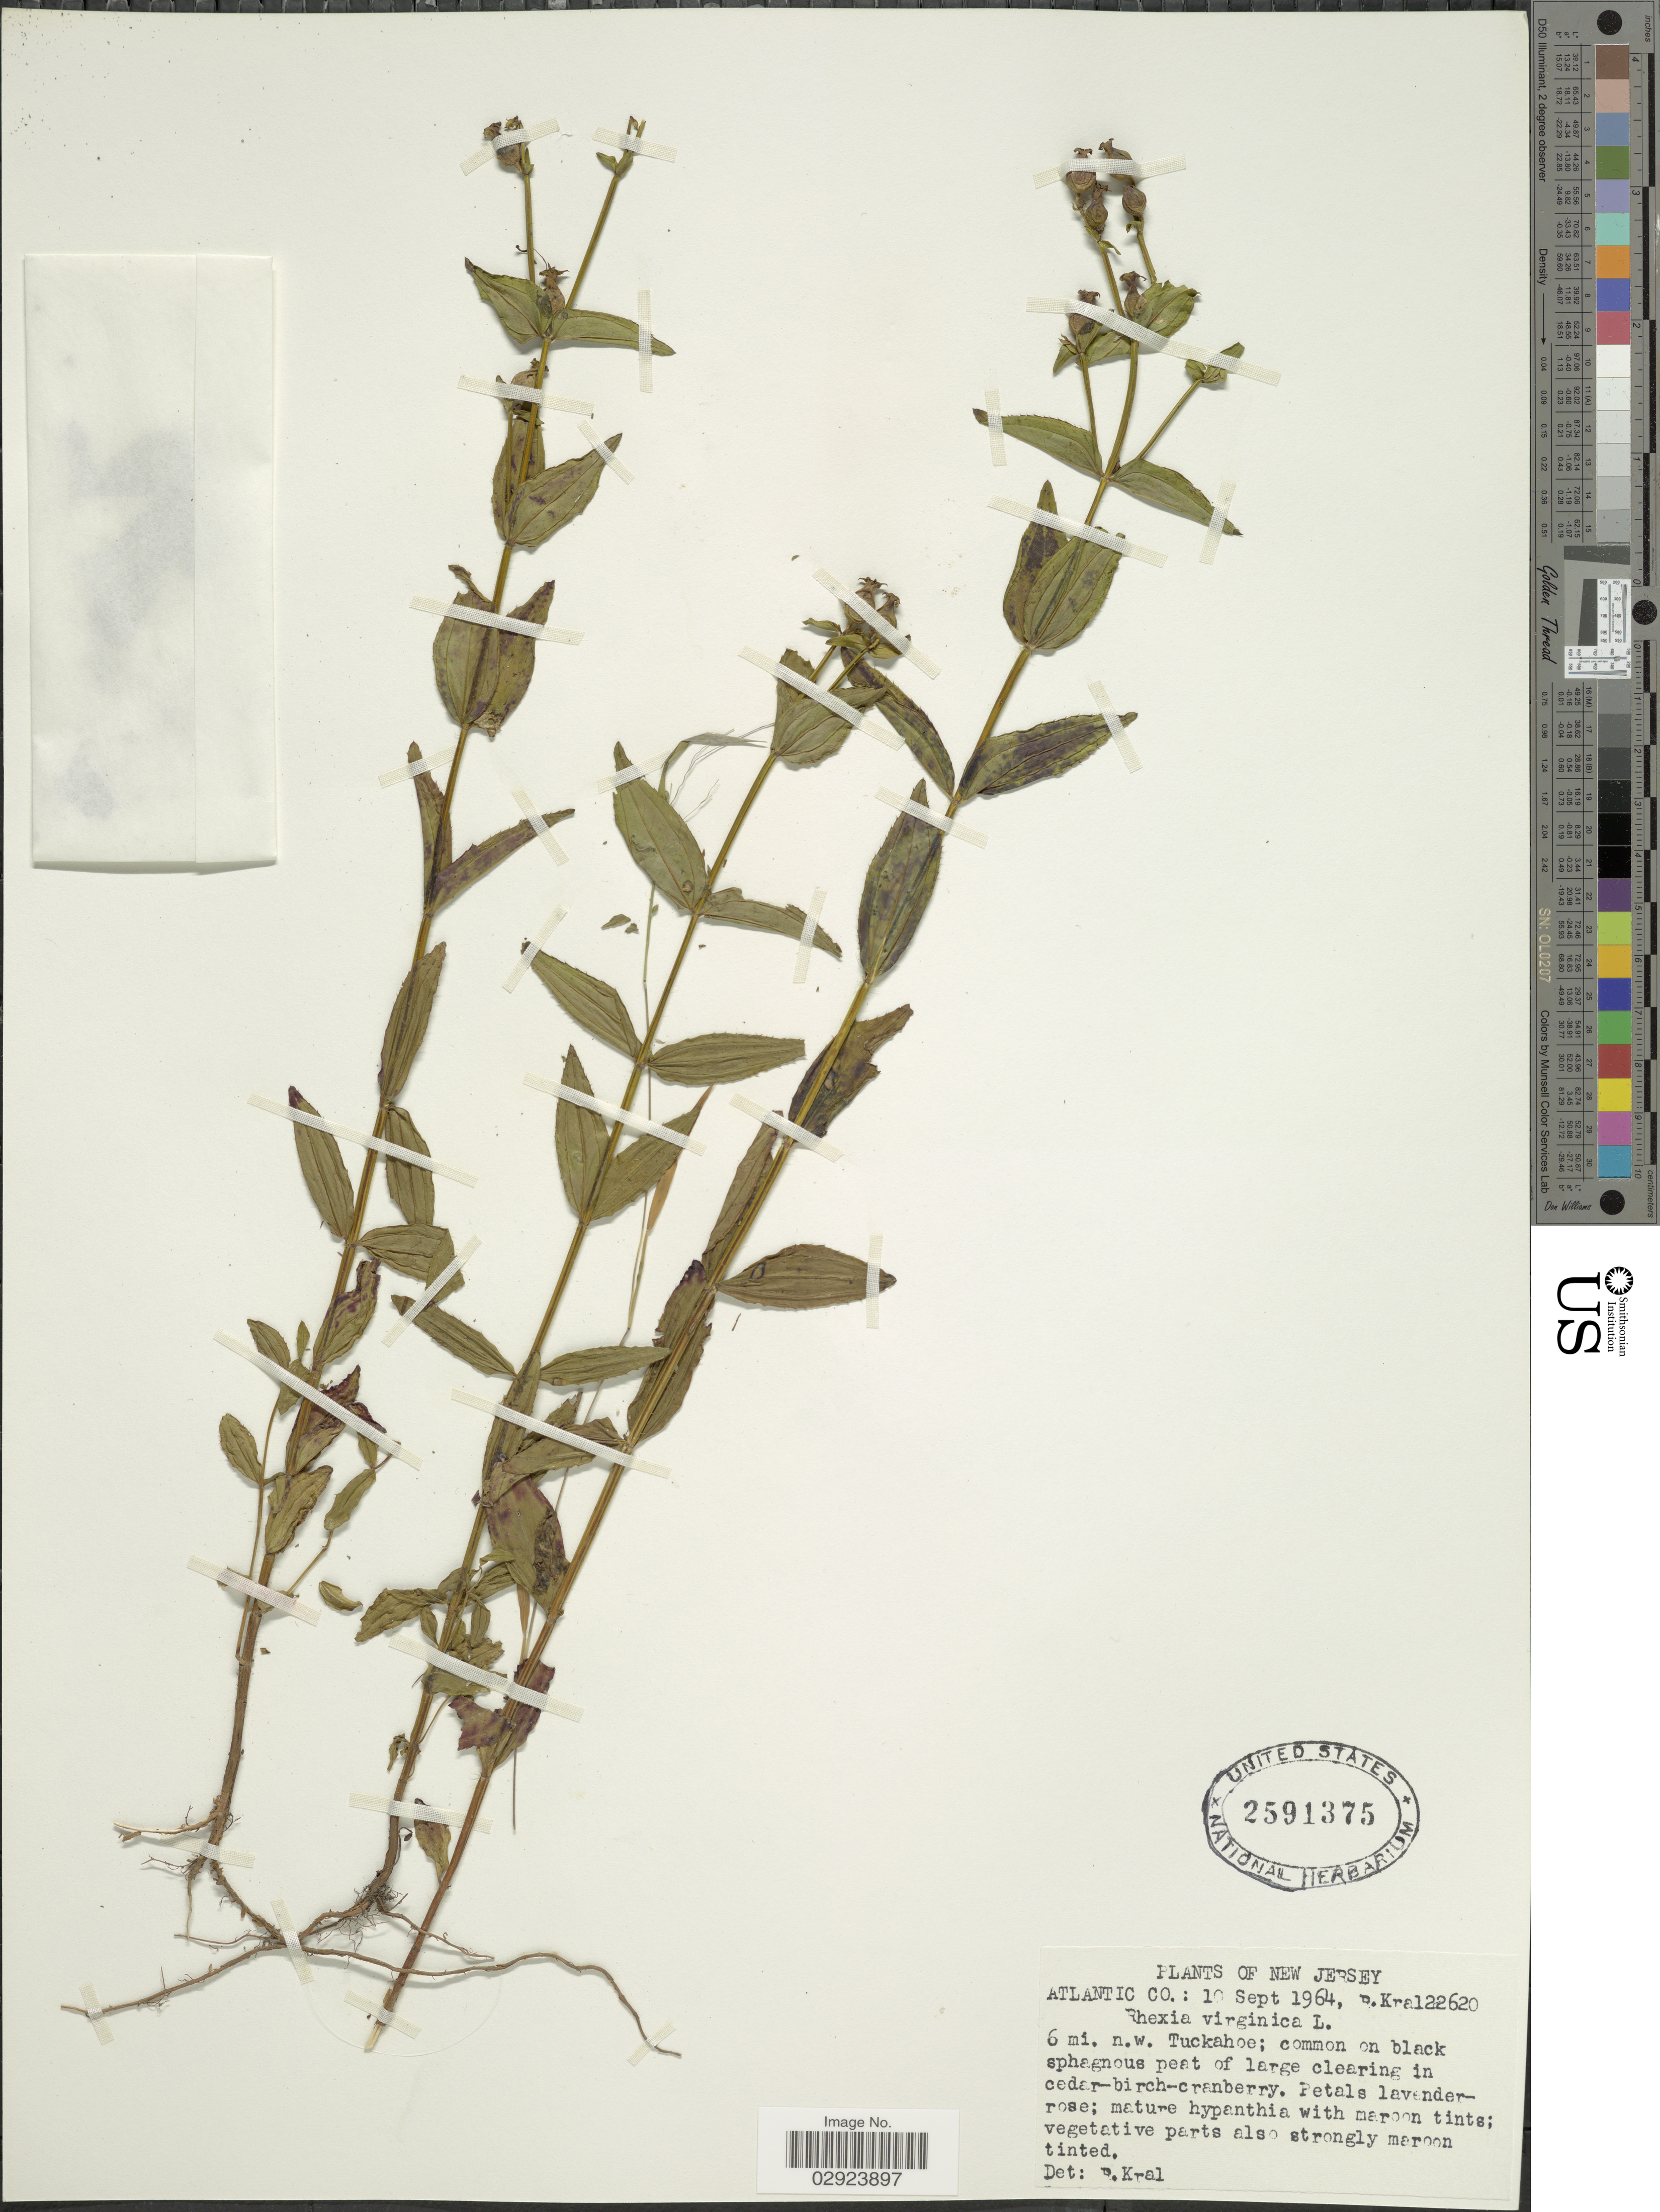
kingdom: Plantae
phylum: Tracheophyta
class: Magnoliopsida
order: Myrtales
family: Melastomataceae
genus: Rhexia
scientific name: Rhexia virginica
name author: L.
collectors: R. Kral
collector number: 22620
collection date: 1964-09-10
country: United States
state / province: New Jersey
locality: Atlantic Co.: 6 mi. n.w. Tuckahoe; common on black sphagnous peat of large clearing in cedar-birch-cranberry.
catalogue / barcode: US 2591375